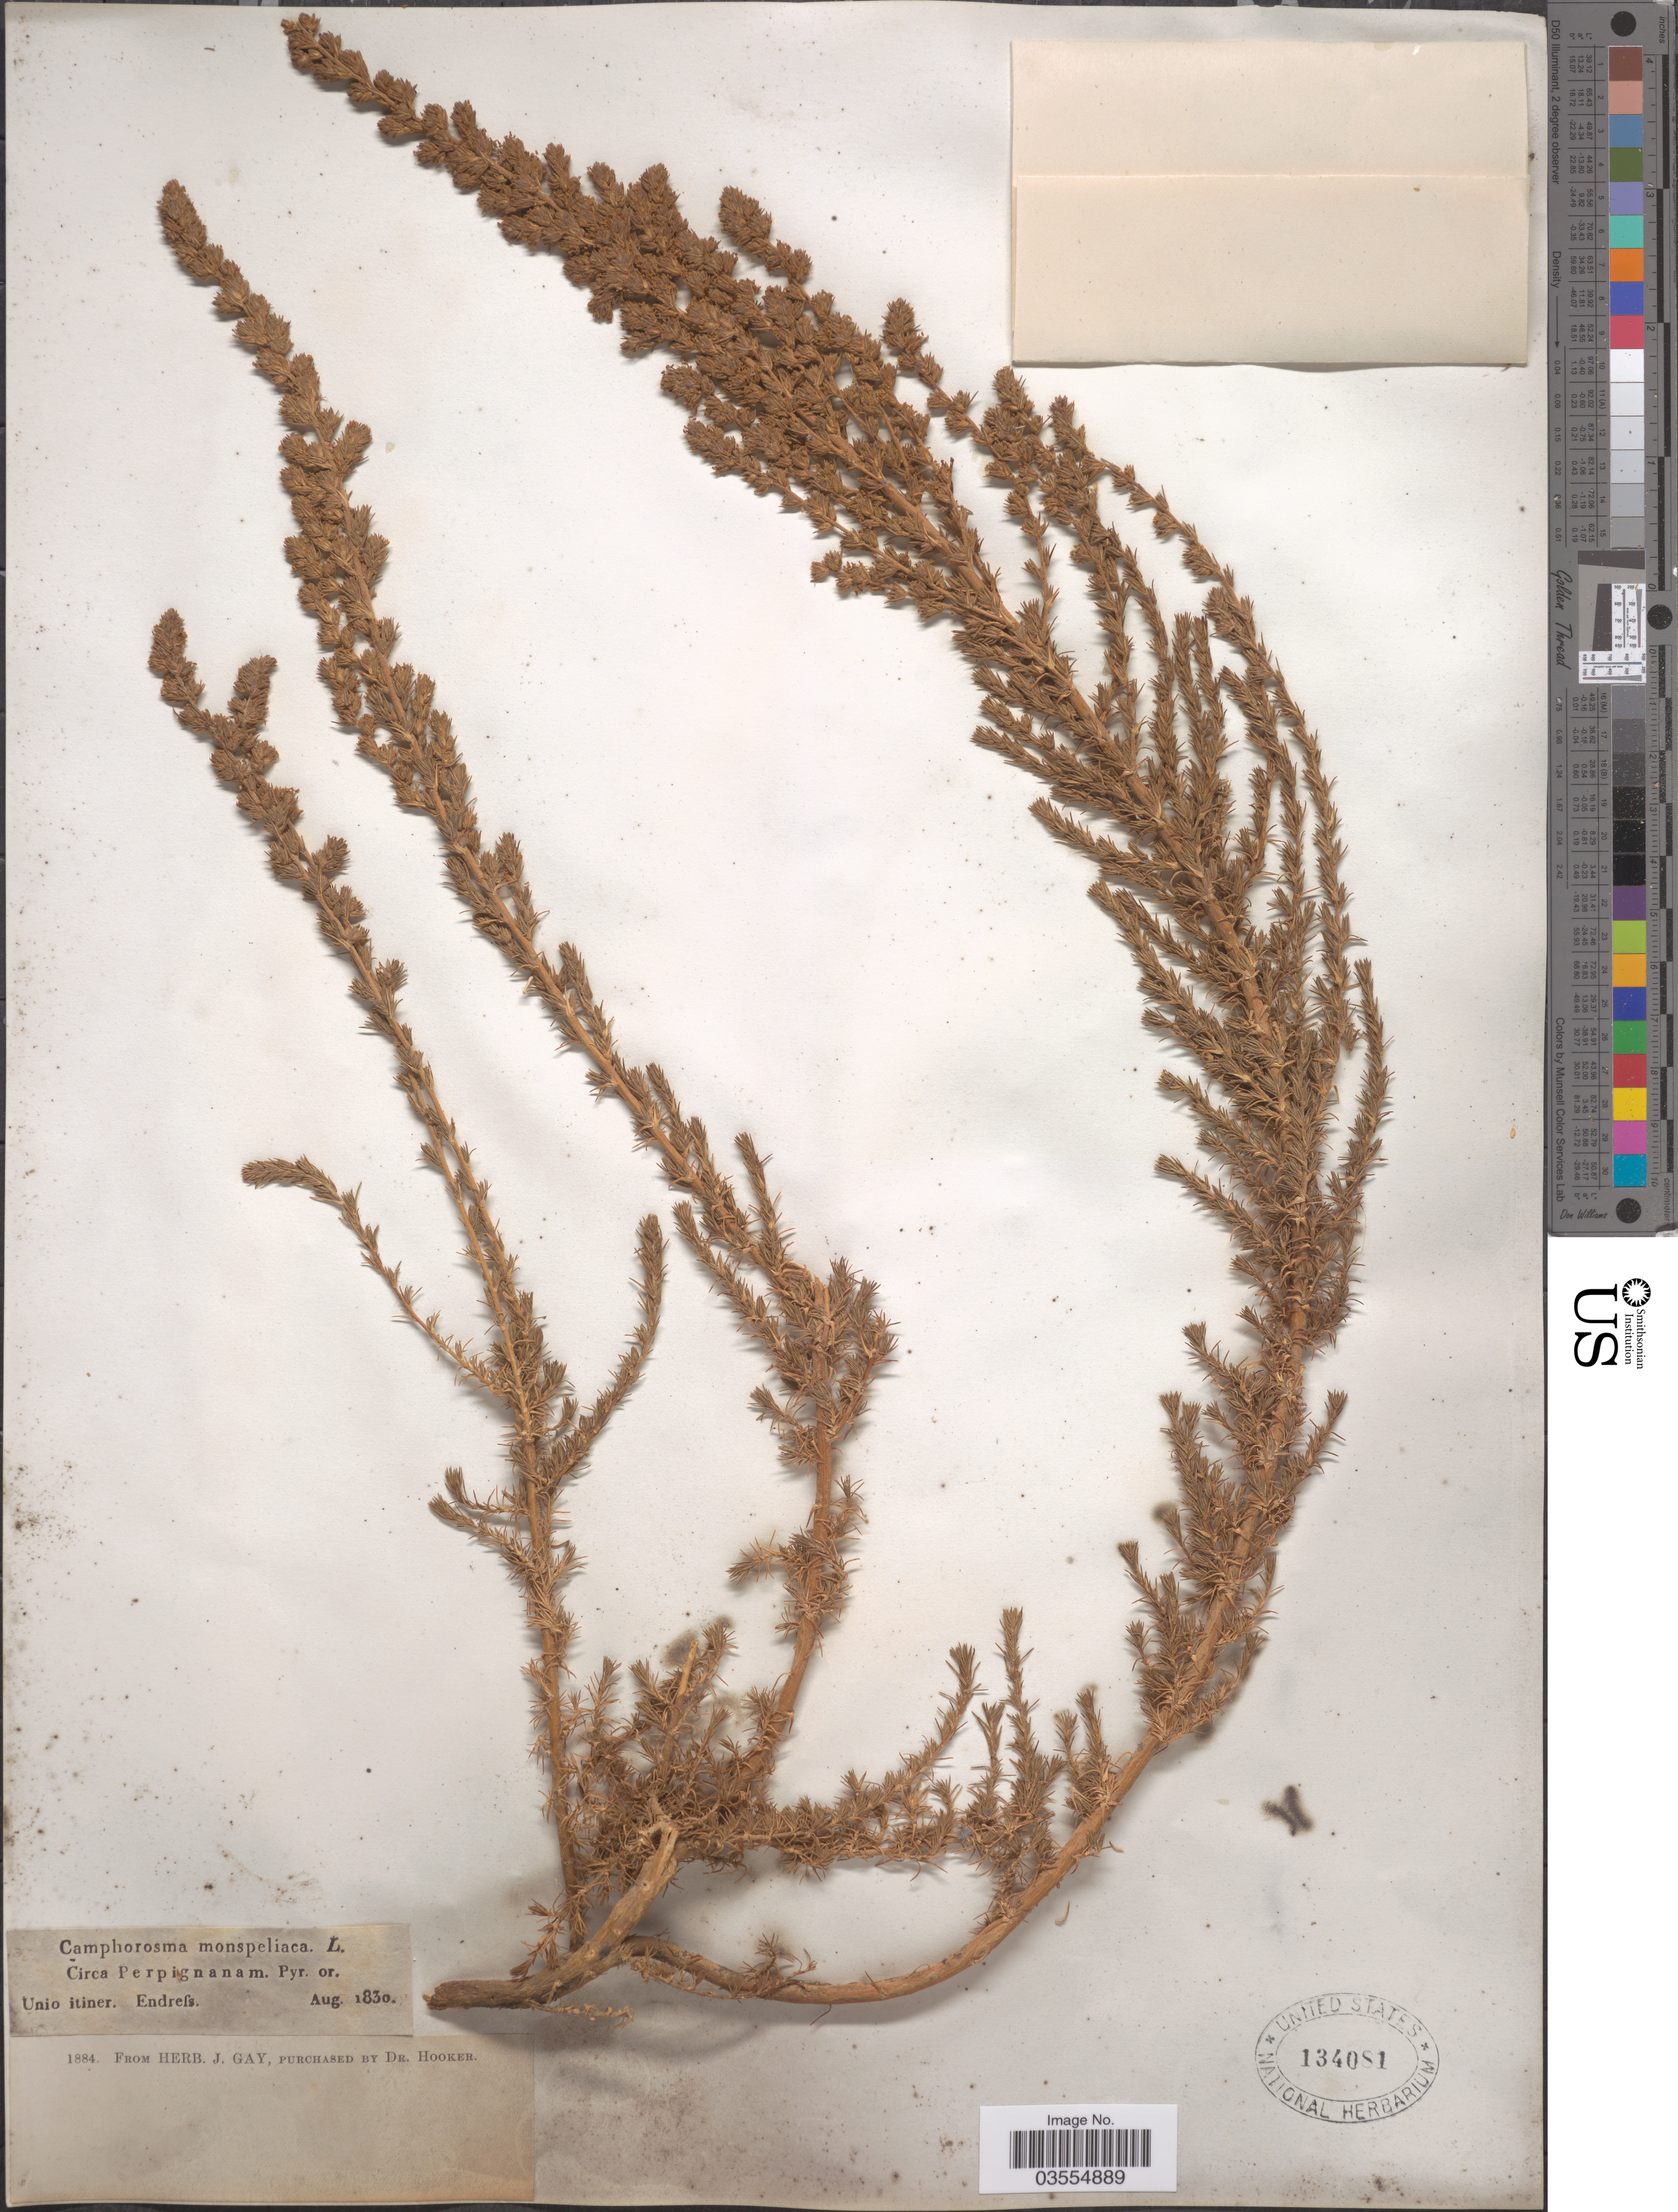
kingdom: Plantae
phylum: Tracheophyta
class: Magnoliopsida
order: Caryophyllales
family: Amaranthaceae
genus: Camphorosma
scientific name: Camphorosma monspeliaca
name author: L.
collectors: Endrefs, --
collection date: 1830-08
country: France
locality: Circa Perpignanam. Pyr. or Unio itiner.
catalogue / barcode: US 134081